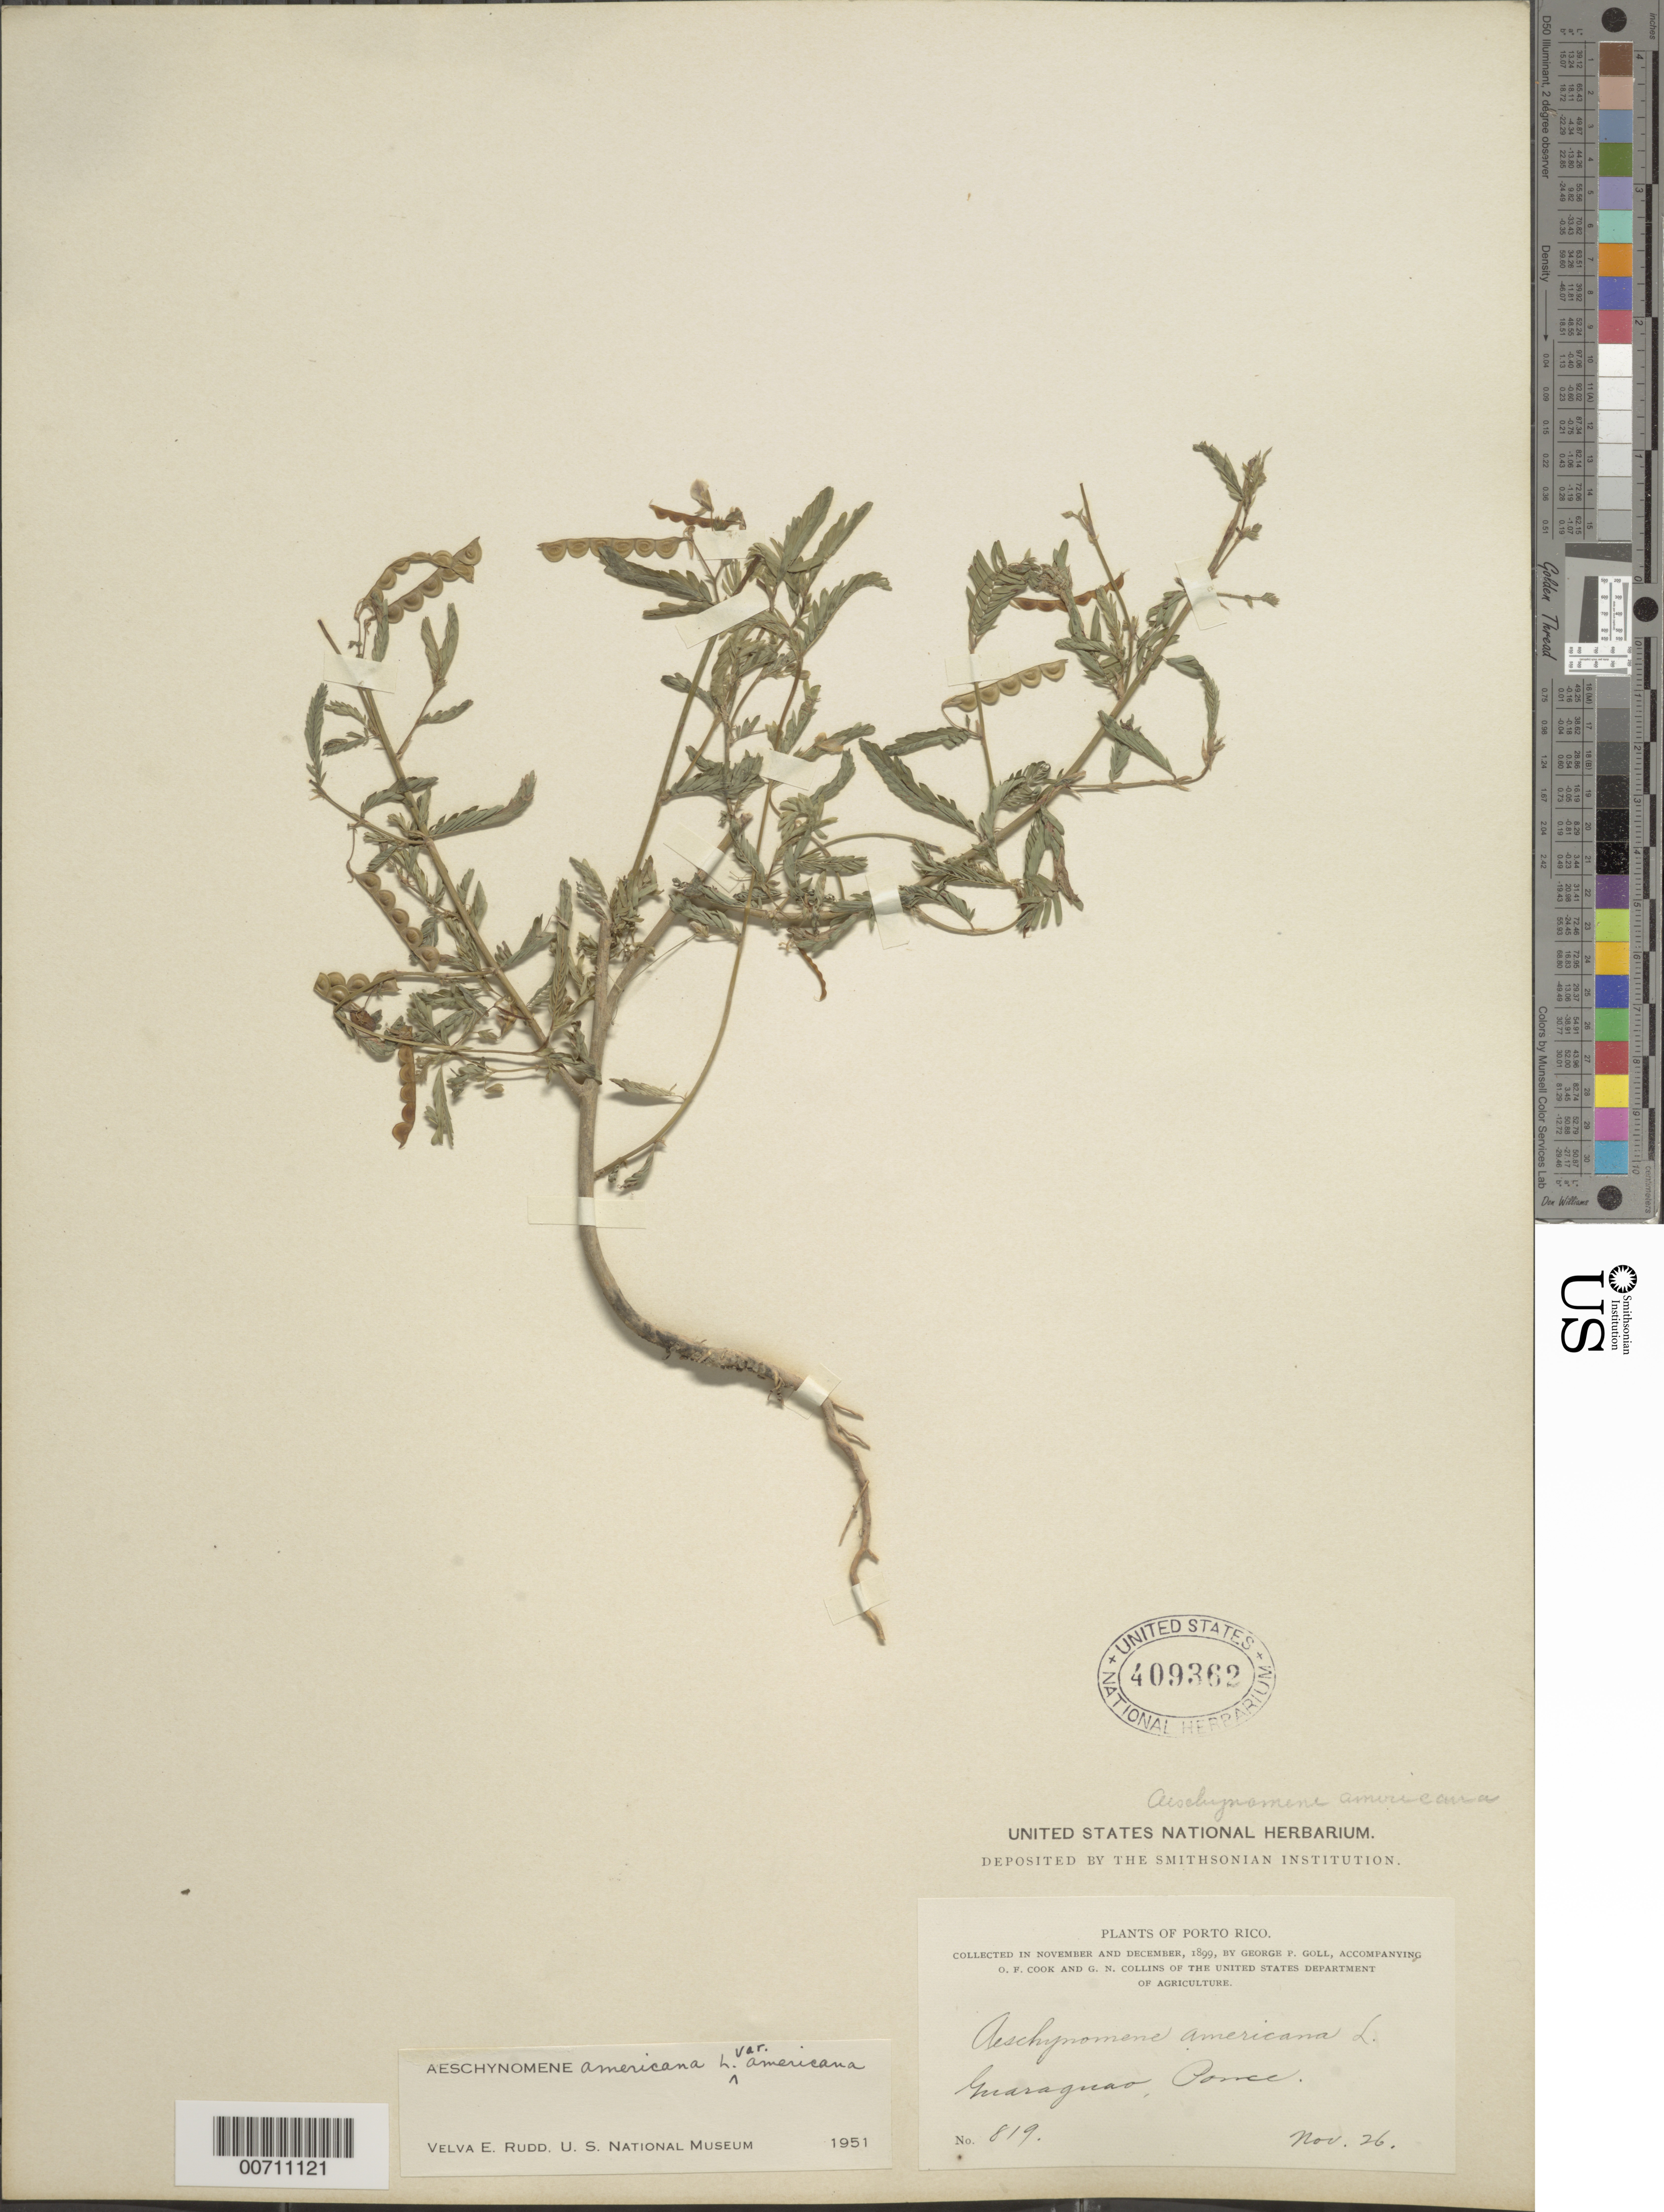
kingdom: Plantae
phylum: Tracheophyta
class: Magnoliopsida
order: Fabales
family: Fabaceae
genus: Aeschynomene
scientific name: Aeschynomene americana var. americana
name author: L.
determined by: Rudd, V. E.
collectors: G. Goll, O. F. Cook & G. Collins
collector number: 819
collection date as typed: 26 Nov 1899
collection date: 1899-11-26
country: Puerto Rico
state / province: Ponce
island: Greater Antilles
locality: Guaraguao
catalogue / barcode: US 409362